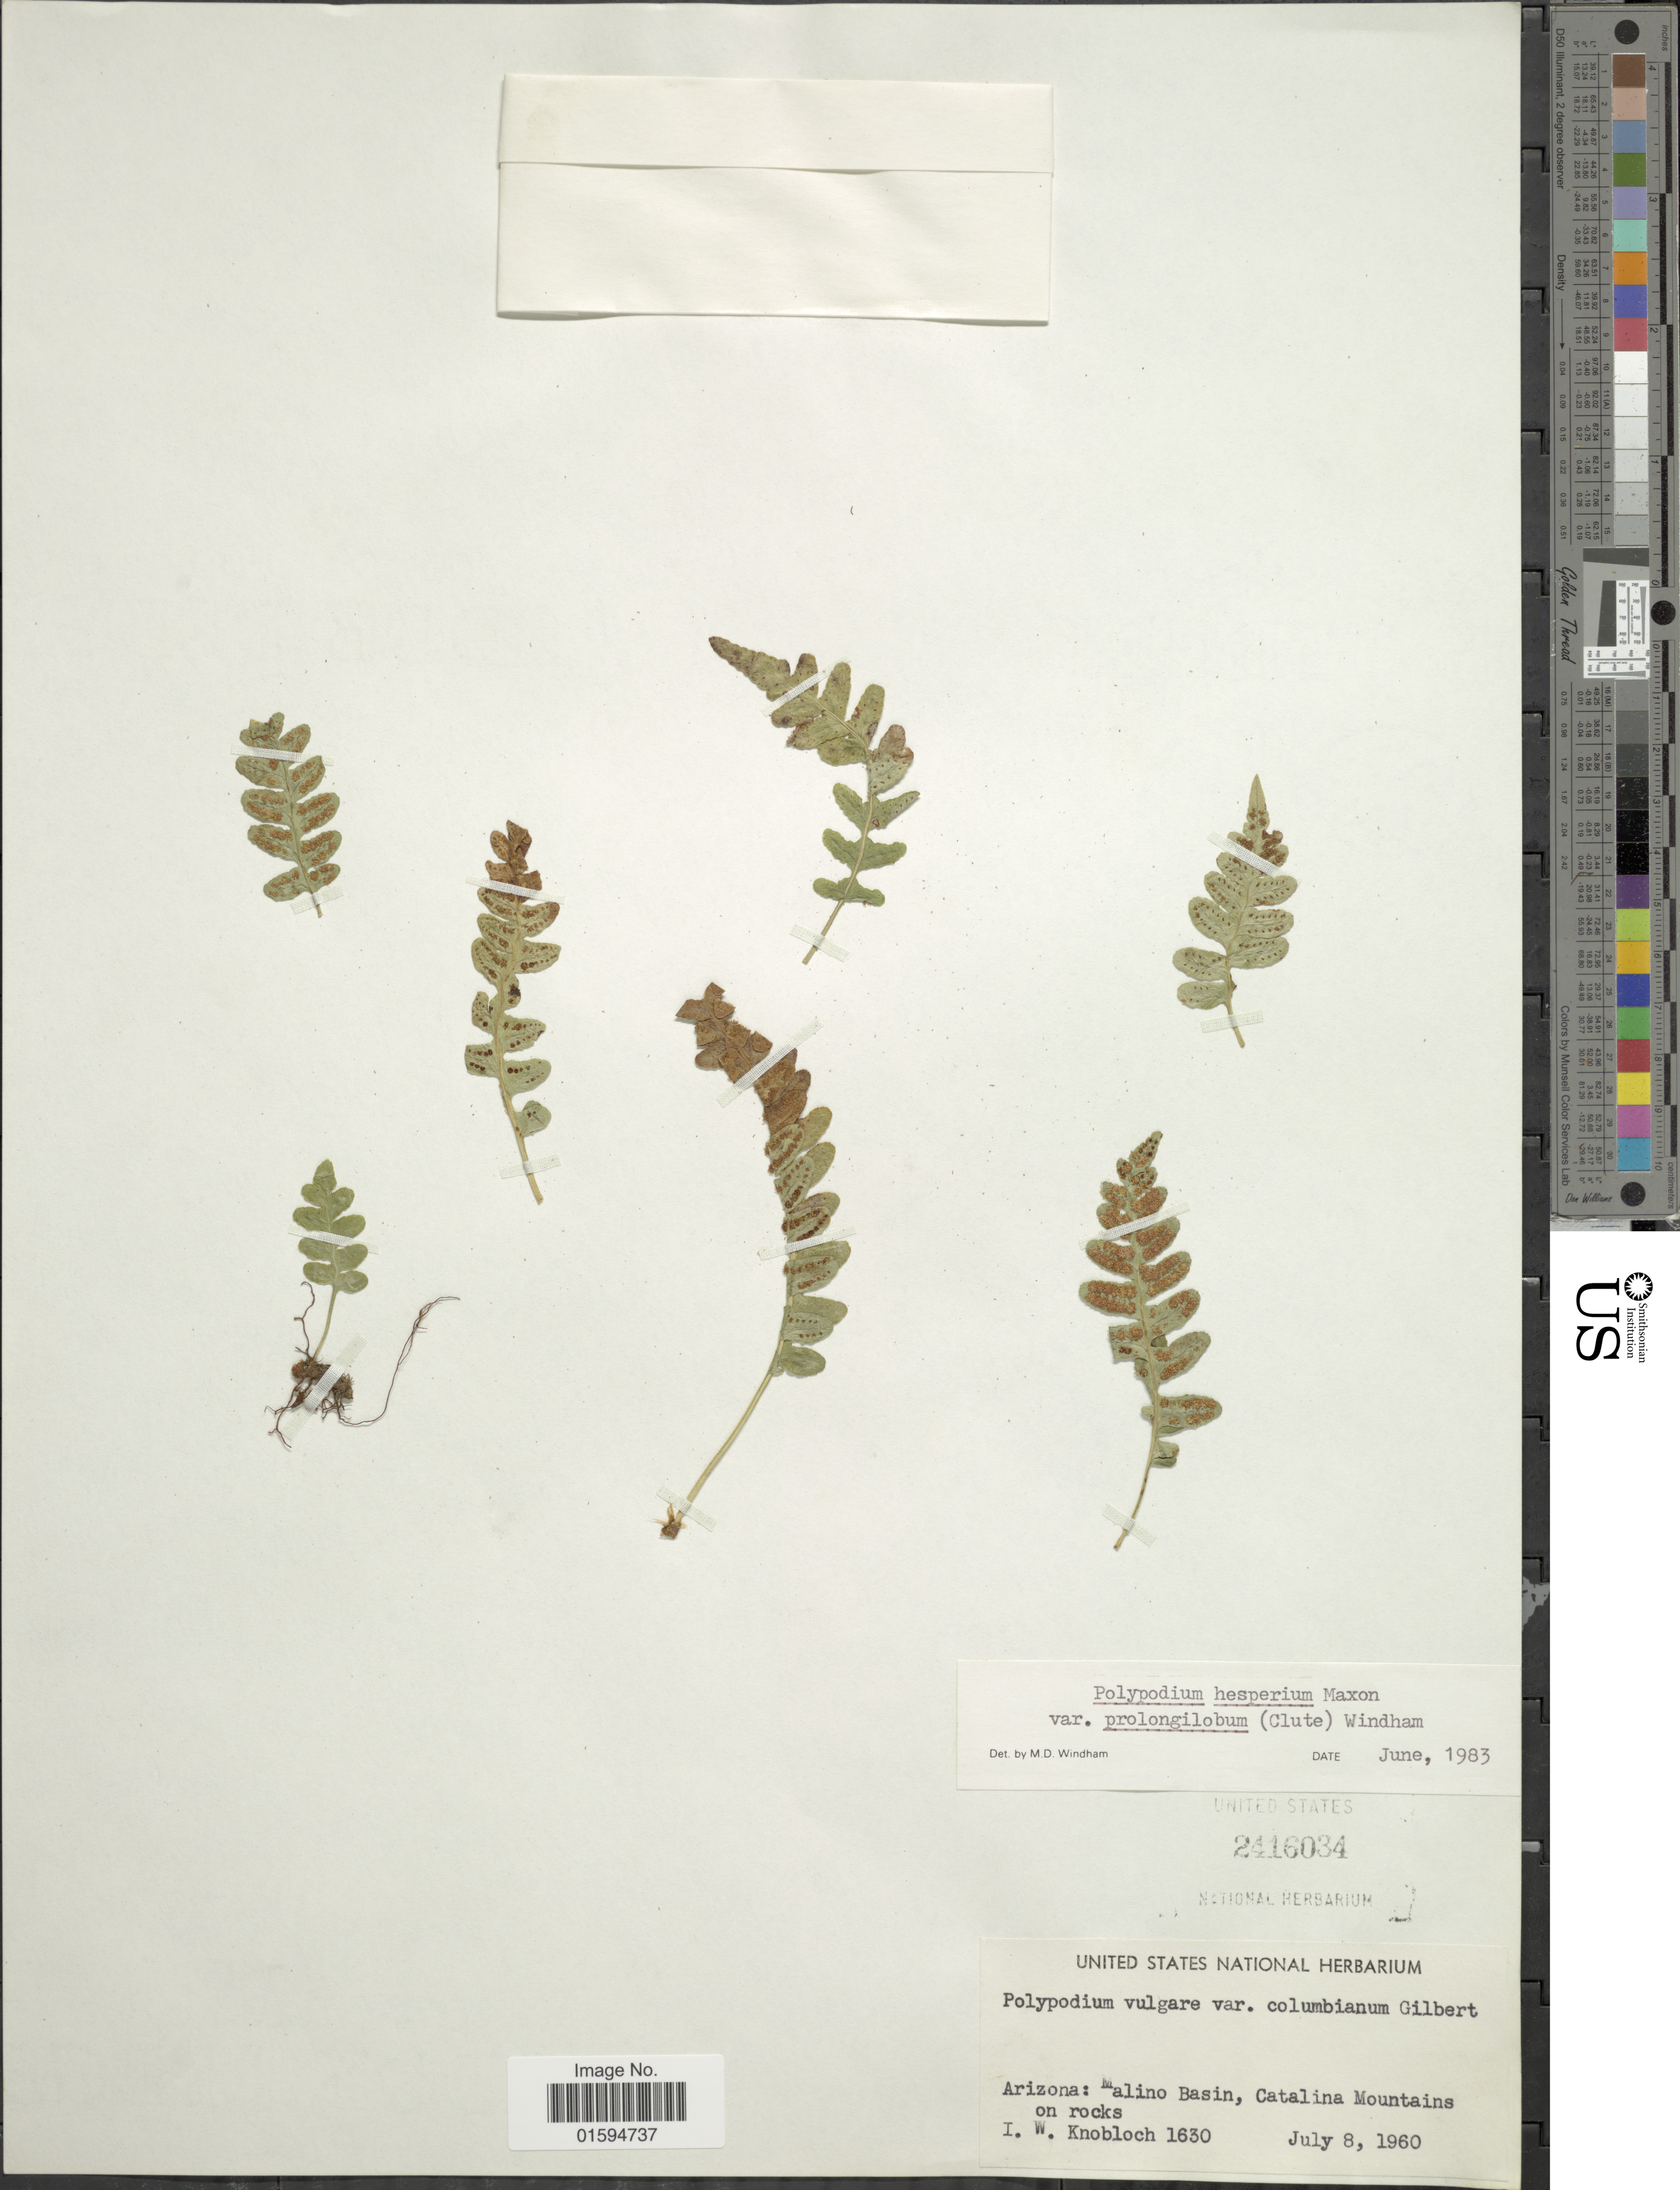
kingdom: Plantae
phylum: Tracheophyta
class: Polypodiopsida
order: Polypodiales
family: Polypodiaceae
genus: Polypodium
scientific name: Polypodium hesperium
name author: Maxon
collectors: I. W. Knobloch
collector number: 1630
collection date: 1960-07-08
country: United States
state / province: Arizona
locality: Malino Basin, Catalina Mountains on rocks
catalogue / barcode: US 2416034